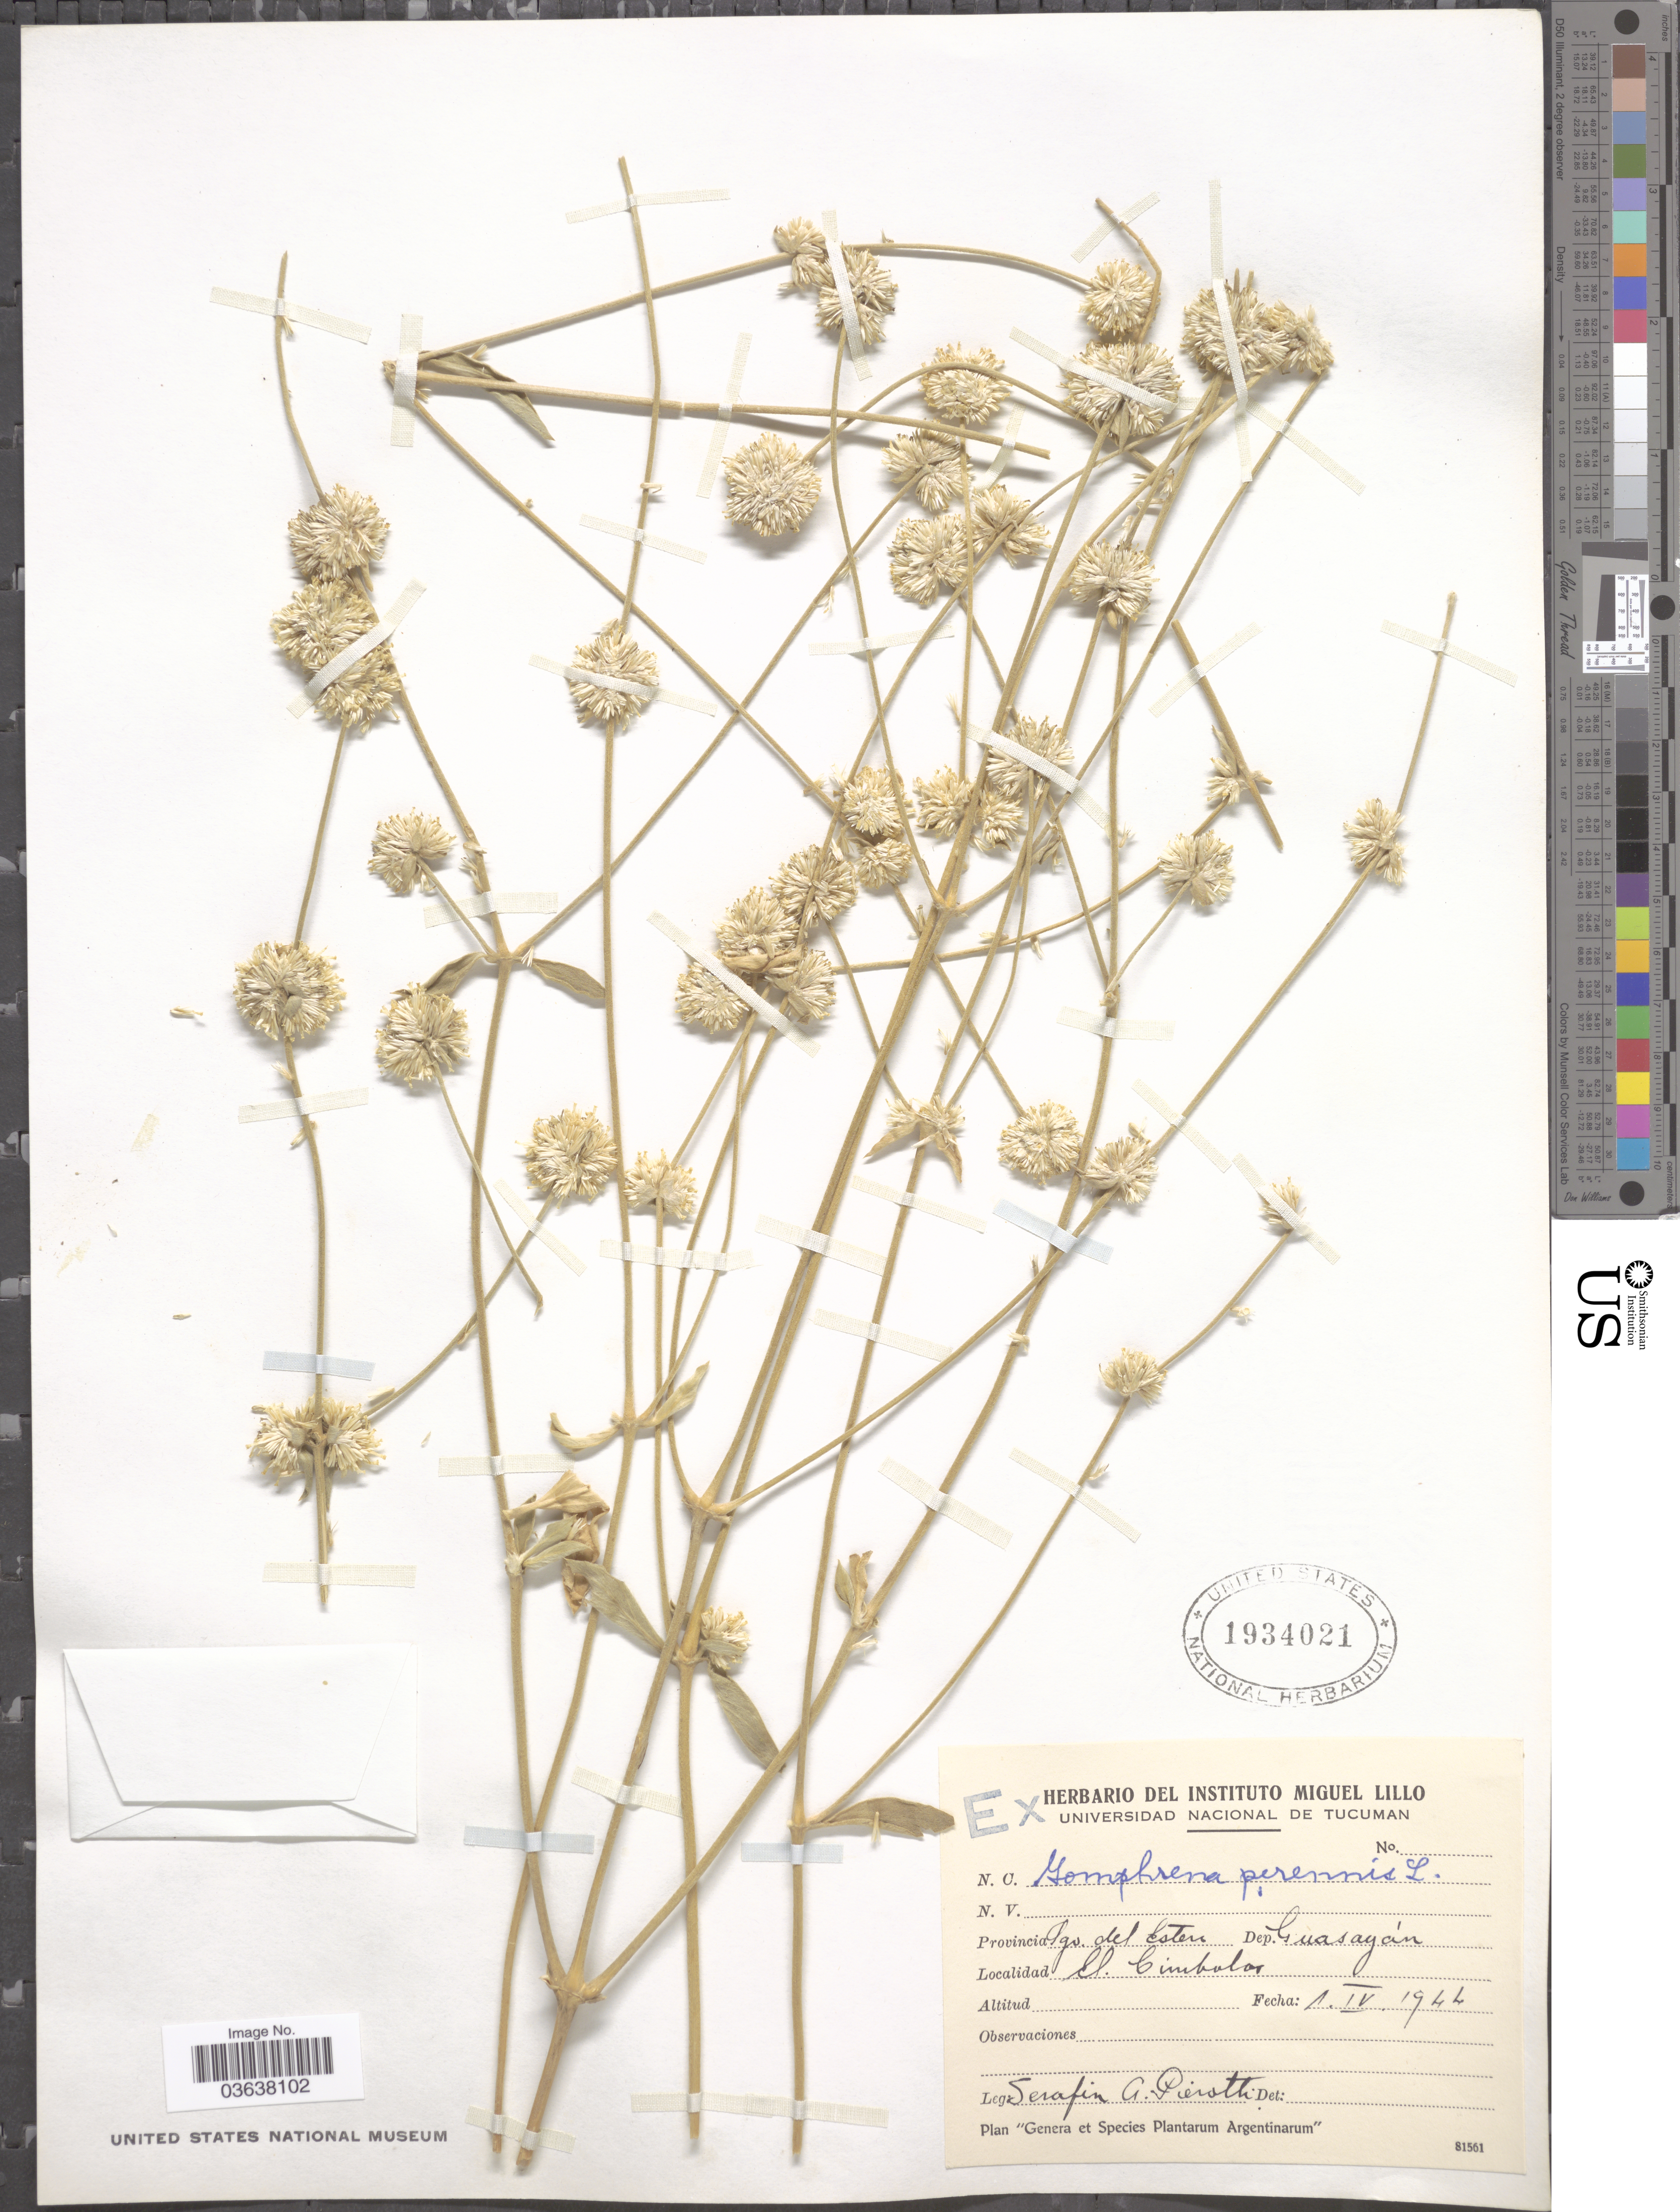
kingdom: Plantae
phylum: Tracheophyta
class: Magnoliopsida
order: Caryophyllales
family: Amaranthaceae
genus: Gomphrena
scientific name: Gomphrena perennis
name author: L.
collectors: S. A. Pierotti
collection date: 1944-04-01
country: Argentina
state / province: Santiago del Estero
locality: Provincia Sgo. del Estero, Dep. Guasayán. El Cimbolar.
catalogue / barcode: US 1934021